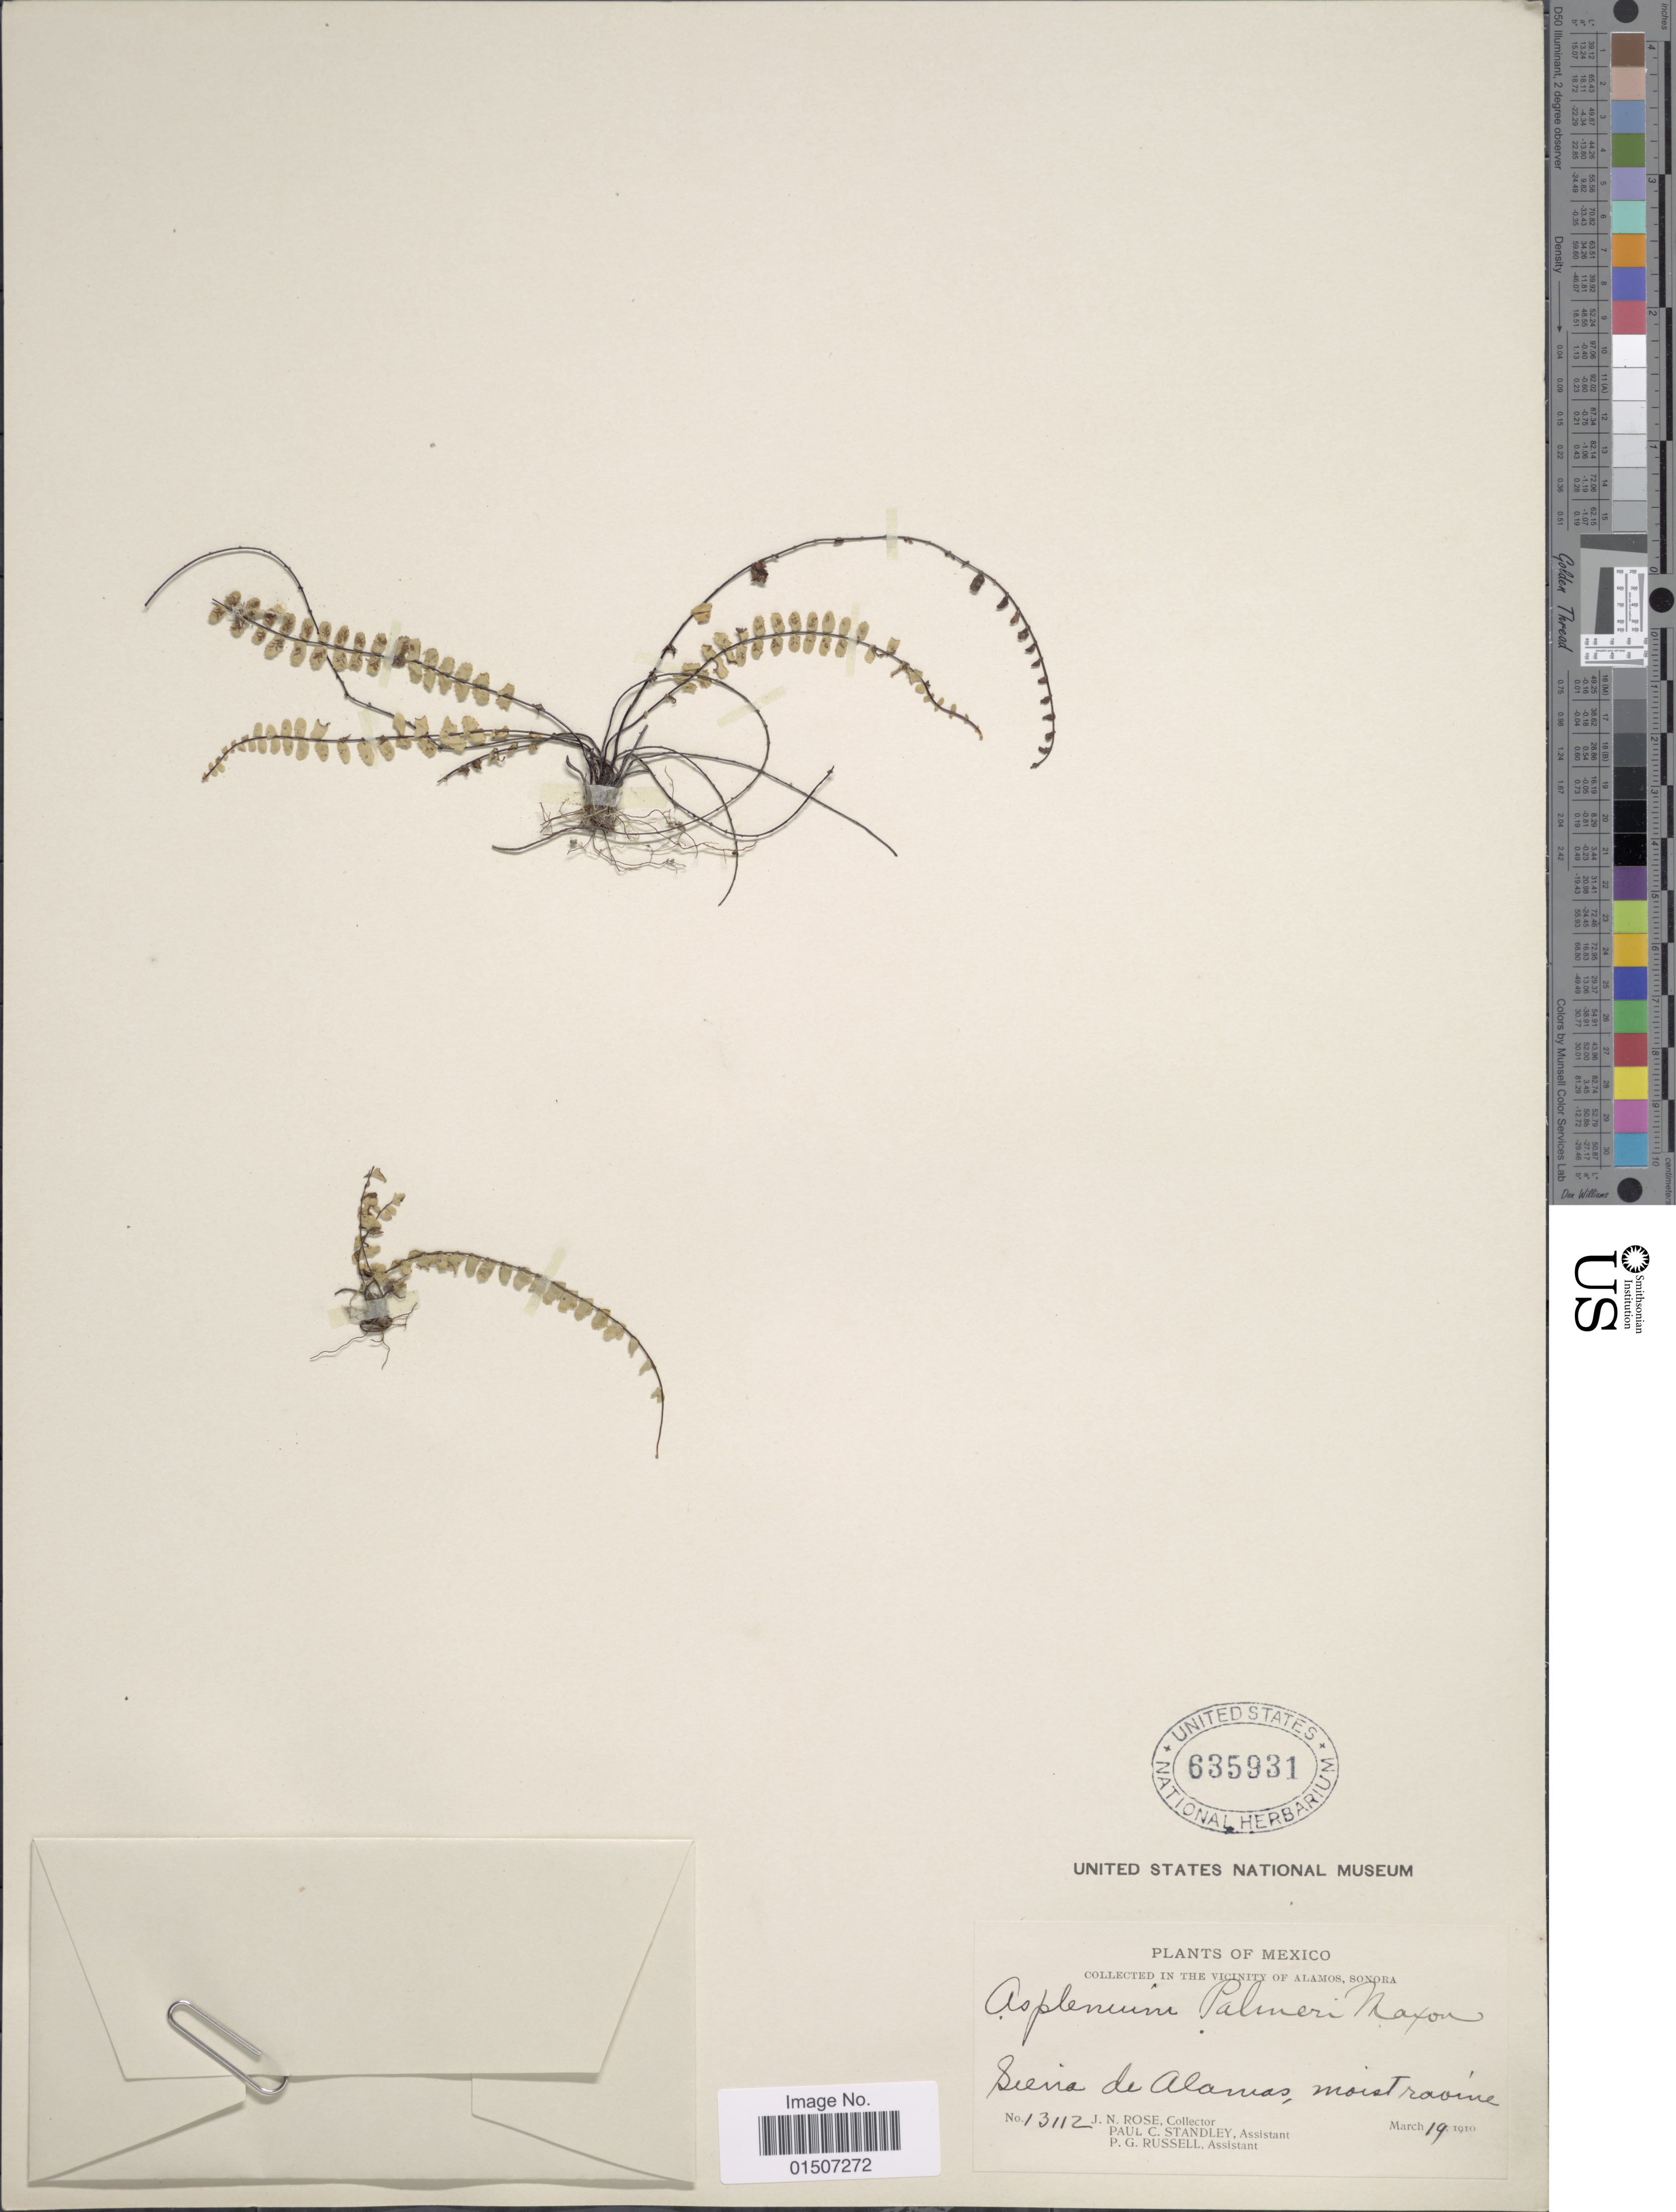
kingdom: Plantae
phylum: Tracheophyta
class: Polypodiopsida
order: Polypodiales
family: Aspleniaceae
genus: Asplenium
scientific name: Asplenium palmeri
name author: Maxon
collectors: J. N. Rose, P. C. Standley & P. G. Russell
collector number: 13112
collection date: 1910-03-19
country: Mexico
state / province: Sonora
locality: In the vicinity of Alamos, Sierra de Alamas, moist ravine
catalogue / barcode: US 635931